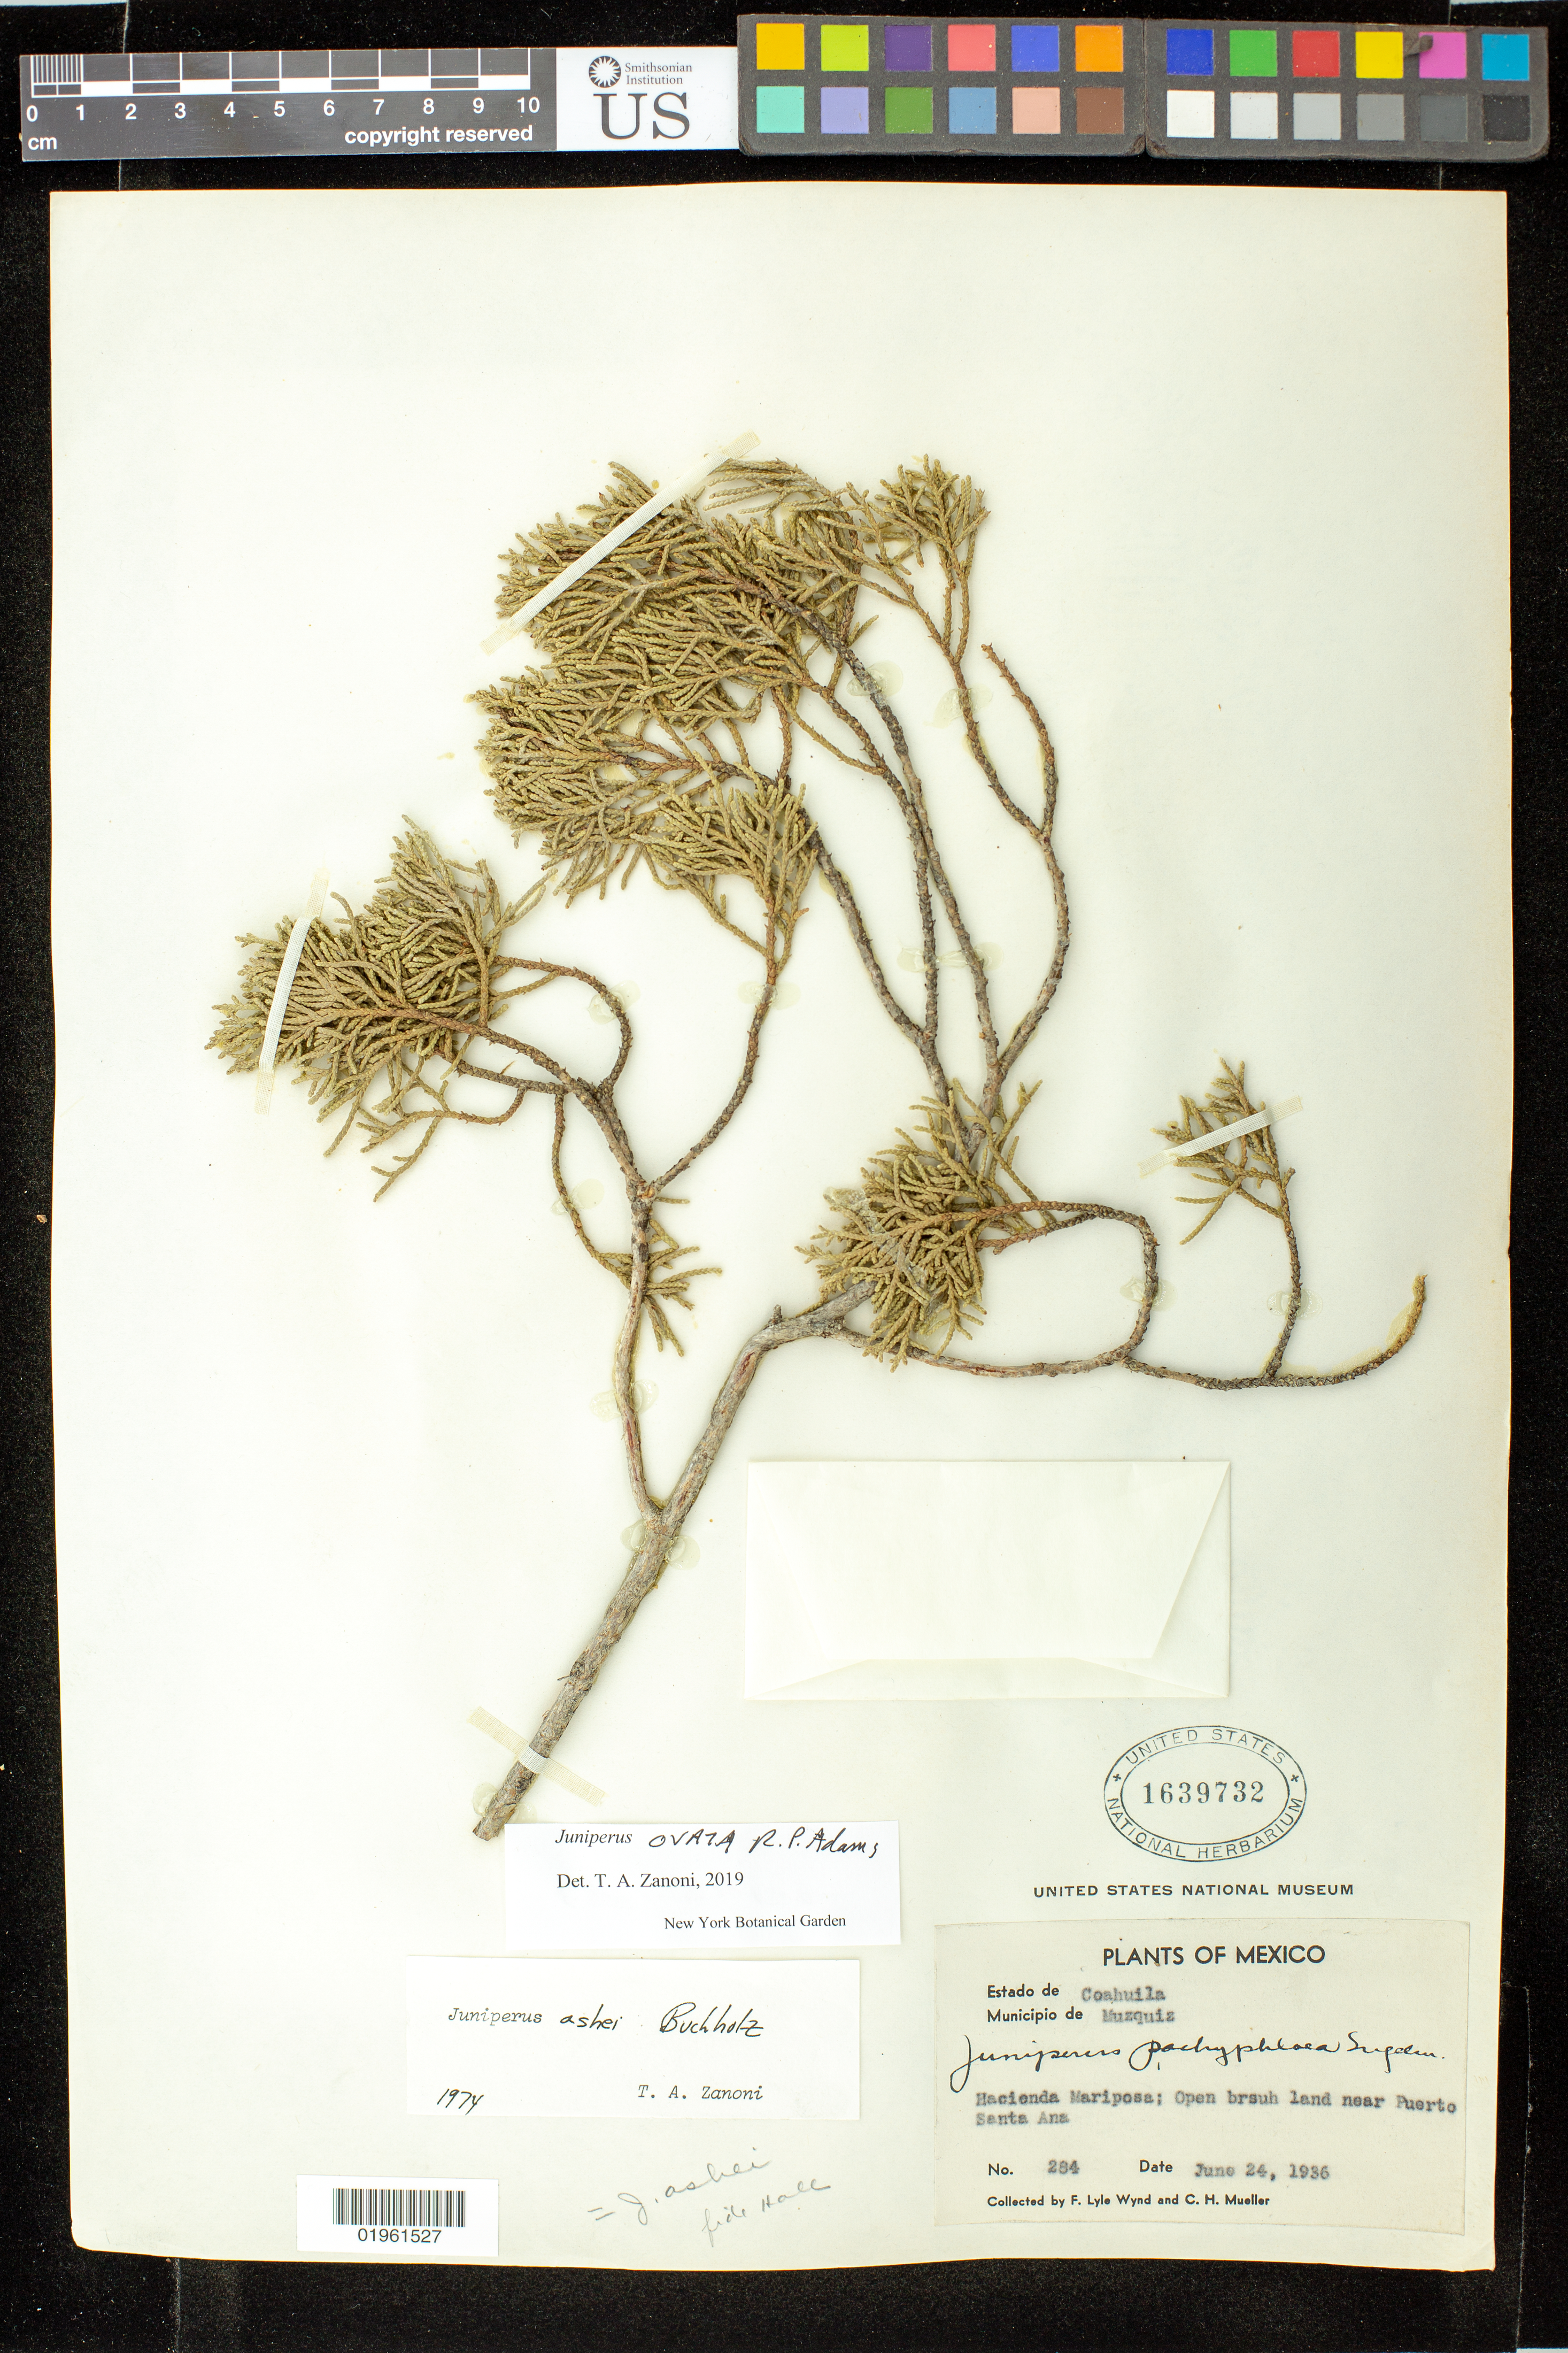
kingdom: Plantae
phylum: Tracheophyta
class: Pinopsida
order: Pinales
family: Cupressaceae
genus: Juniperus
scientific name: Juniperus ovata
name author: R.P. Adams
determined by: Zanoni, T. A., (NY), New York Botanical Garden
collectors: F. L. Wynd & C. H. Mueller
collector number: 284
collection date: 1936-06-24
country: Mexico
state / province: Coahuila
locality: Municipio de Muzquiz, Hacienda Mariposa; open brush land near Puerto Santa Ana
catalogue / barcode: US 1639732